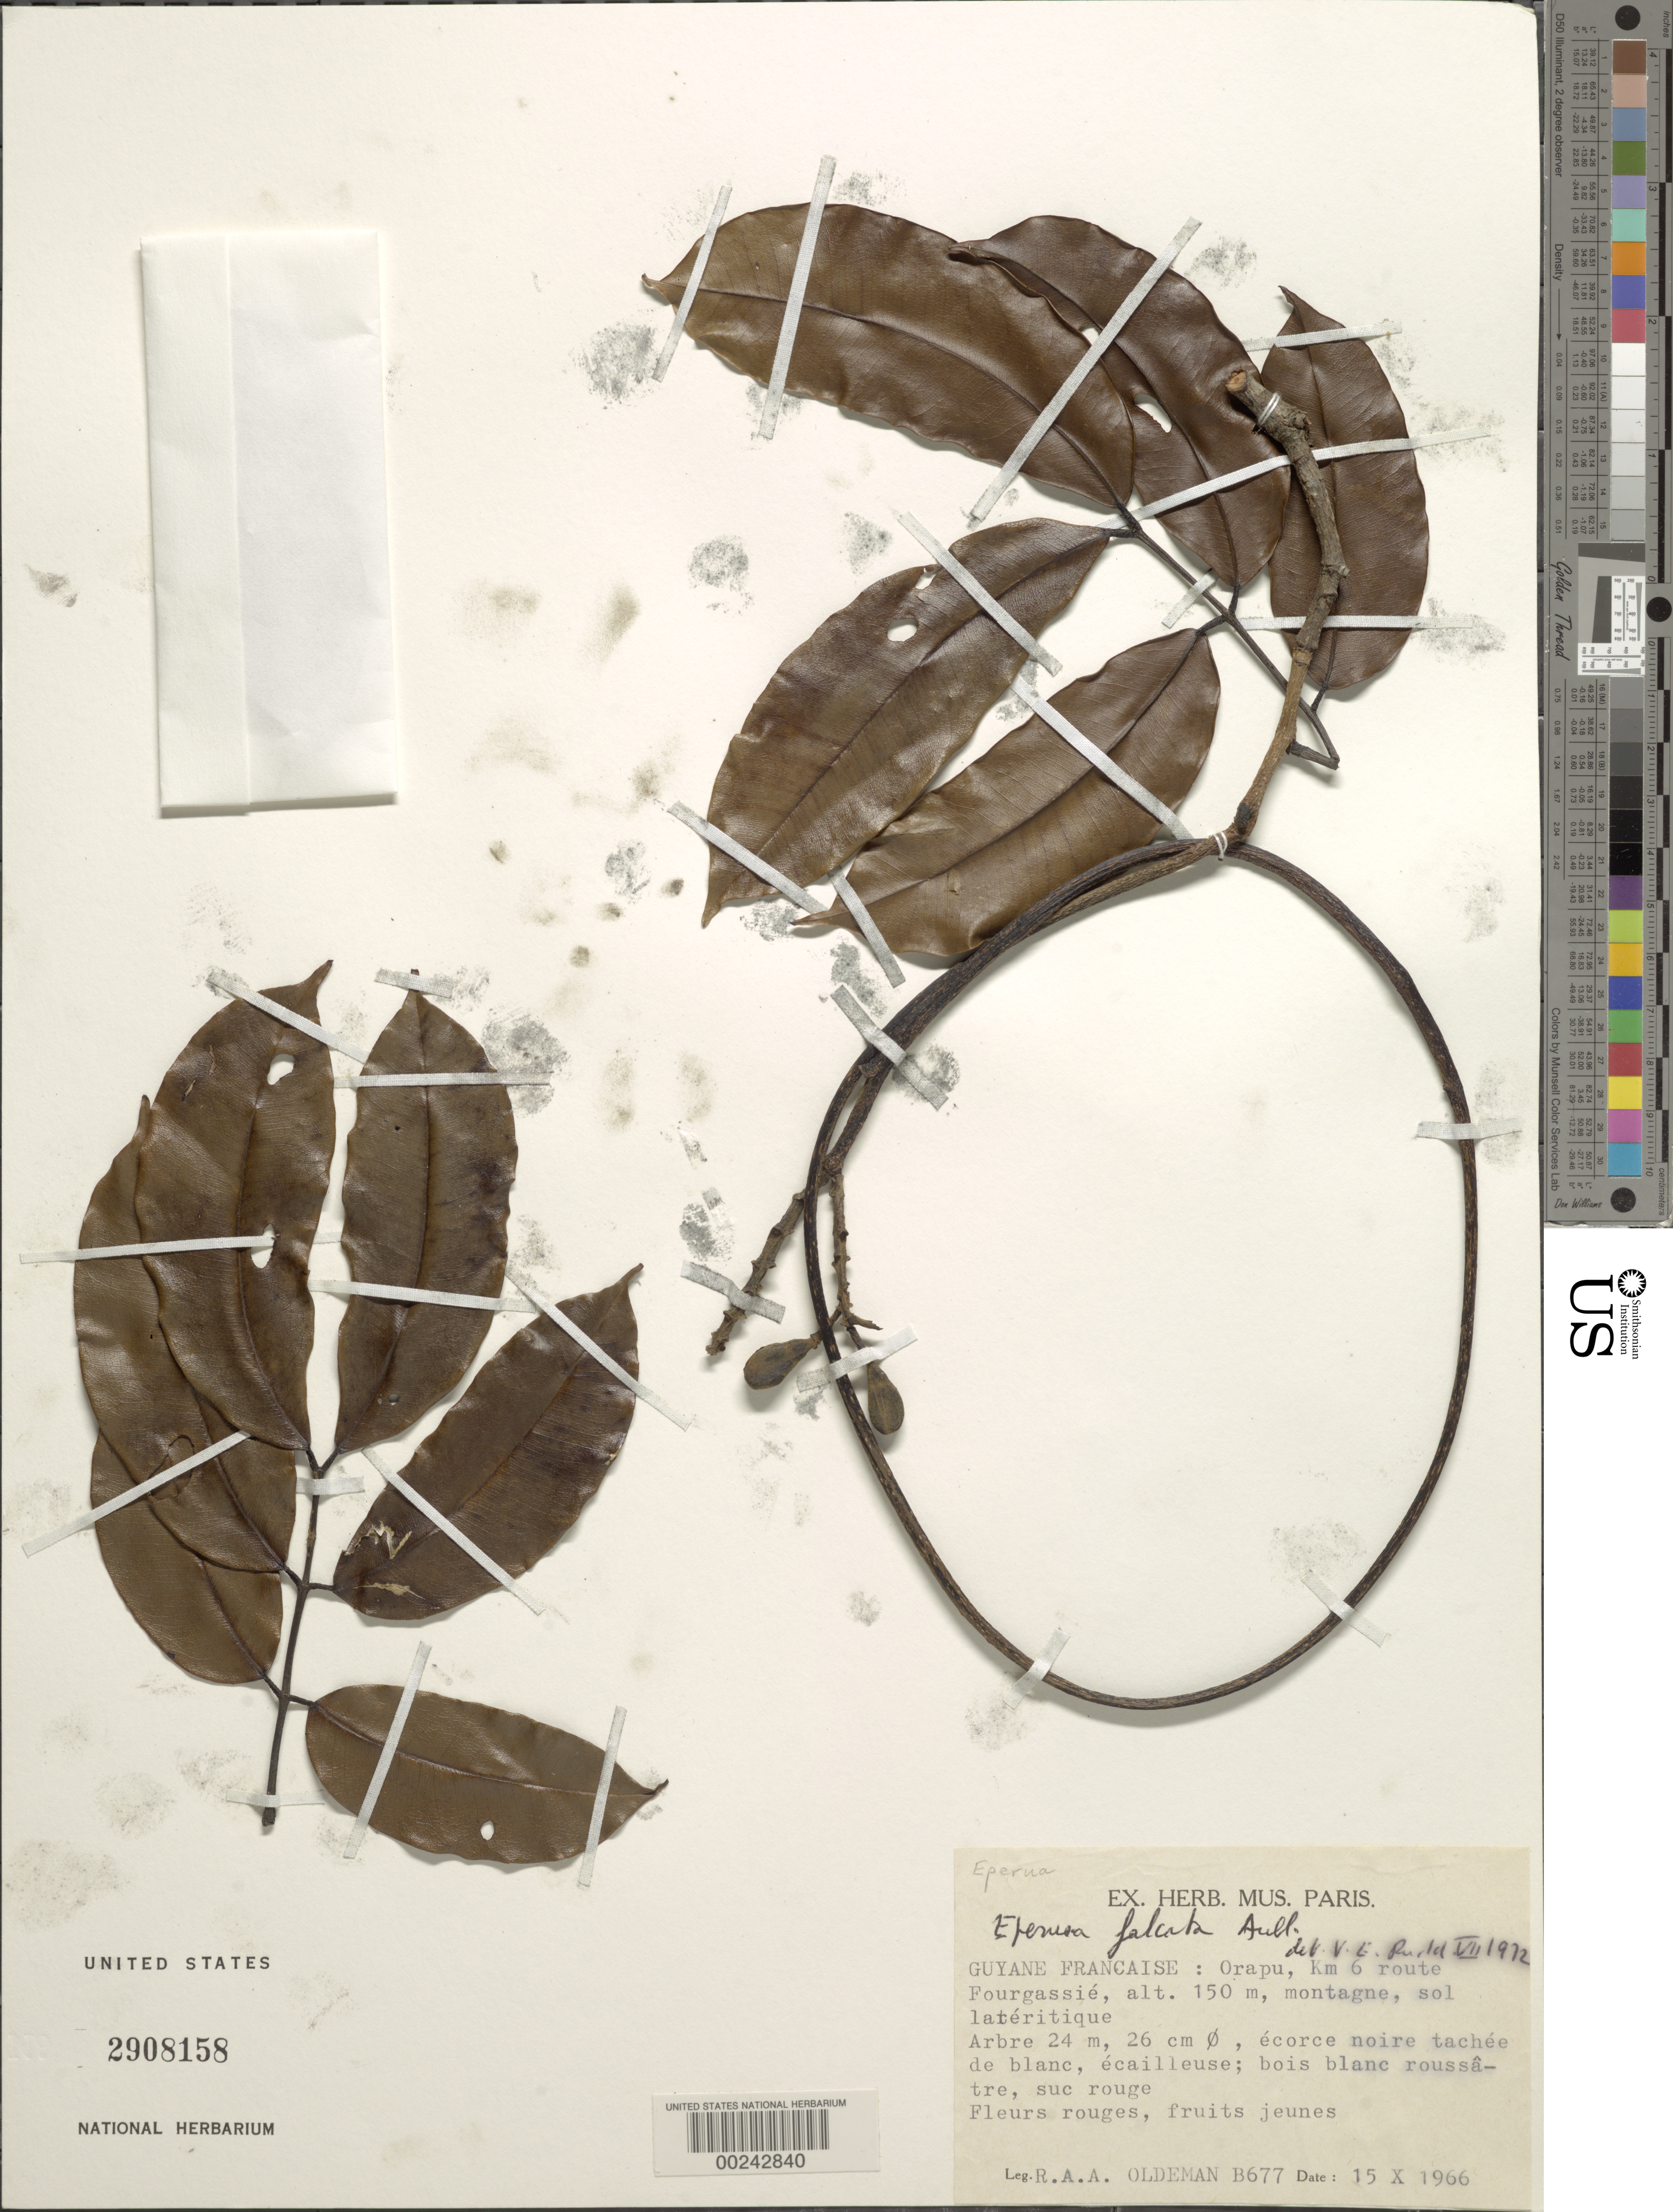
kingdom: Plantae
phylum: Tracheophyta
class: Magnoliopsida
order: Fabales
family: Fabaceae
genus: Eperua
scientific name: Eperua falcata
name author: Aubl.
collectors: R. Oldeman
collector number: B677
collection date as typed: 15 Oct 1966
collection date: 1966-10-15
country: French Guiana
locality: Orapu, km 6 route fourgassie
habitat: Mountain, lateritic soil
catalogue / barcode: US 2908158